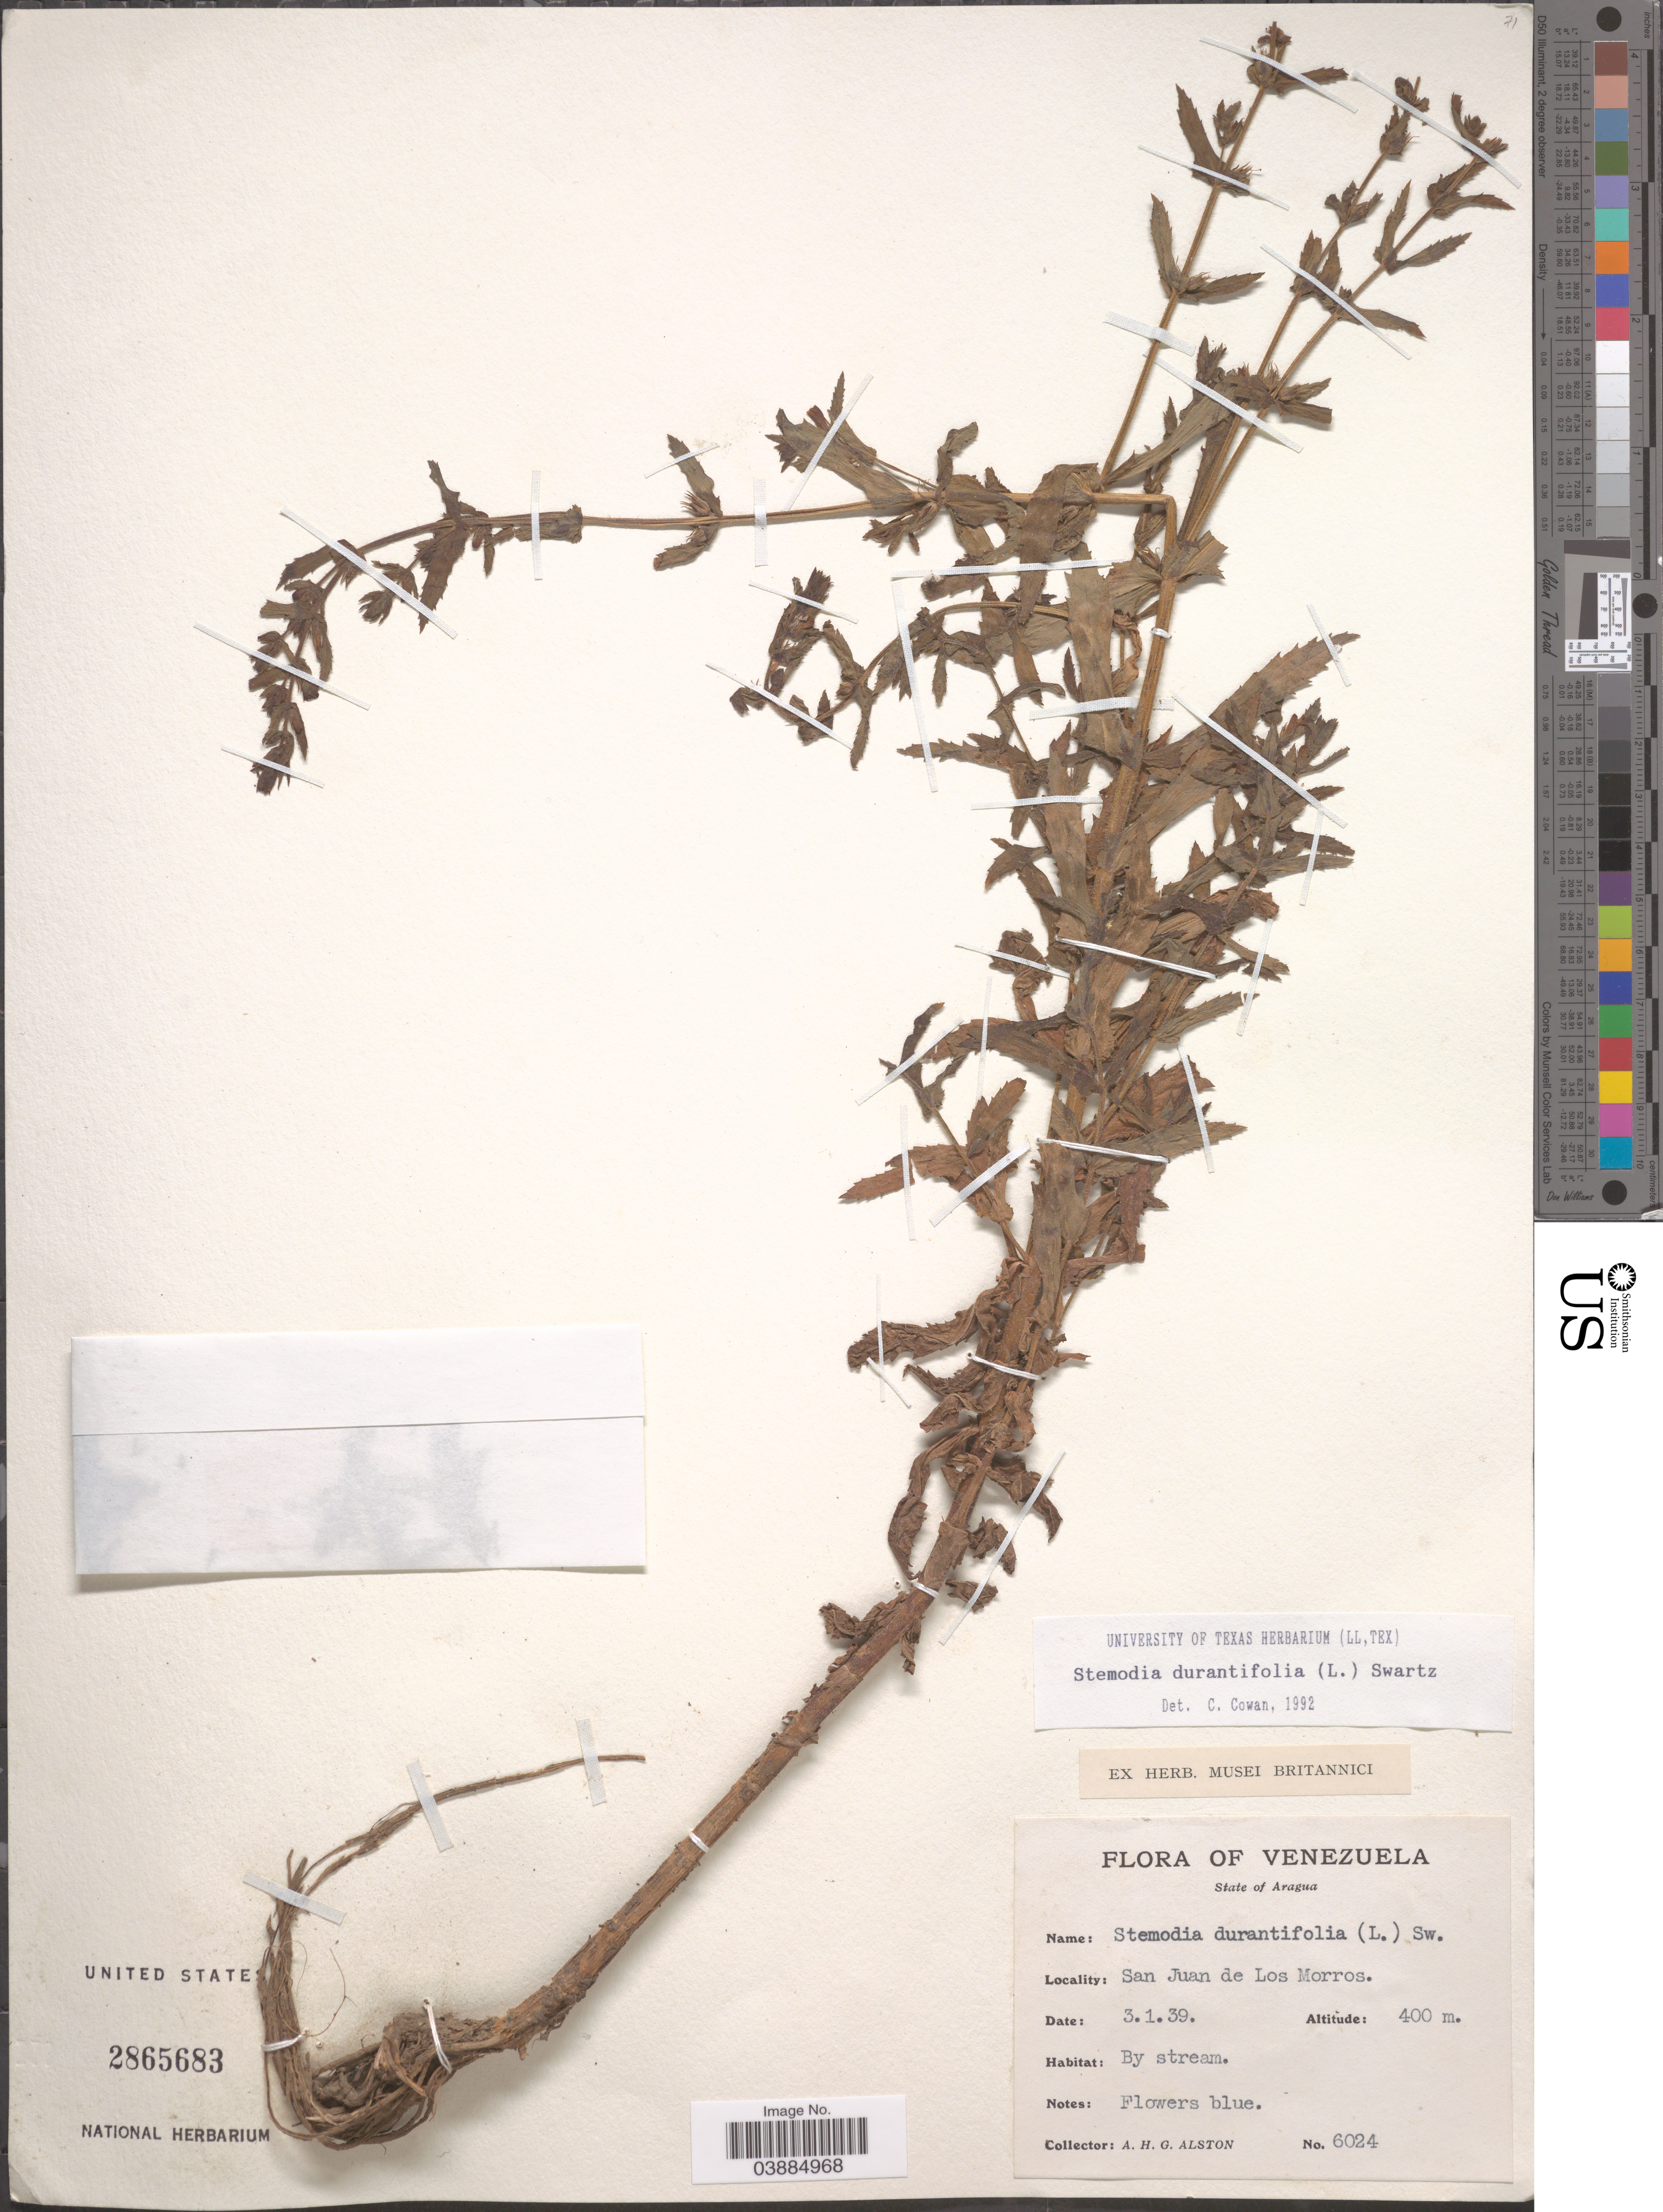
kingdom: Plantae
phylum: Tracheophyta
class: Magnoliopsida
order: Lamiales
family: Plantaginaceae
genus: Stemodia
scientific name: Stemodia durantifolia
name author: (L.) Sw.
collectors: A. H. Alston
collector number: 6024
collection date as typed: Transcribed d/m/y: 3/1/39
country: Venezuela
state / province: Aragua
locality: San Juan de Los Morros.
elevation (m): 400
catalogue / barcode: US 2865683